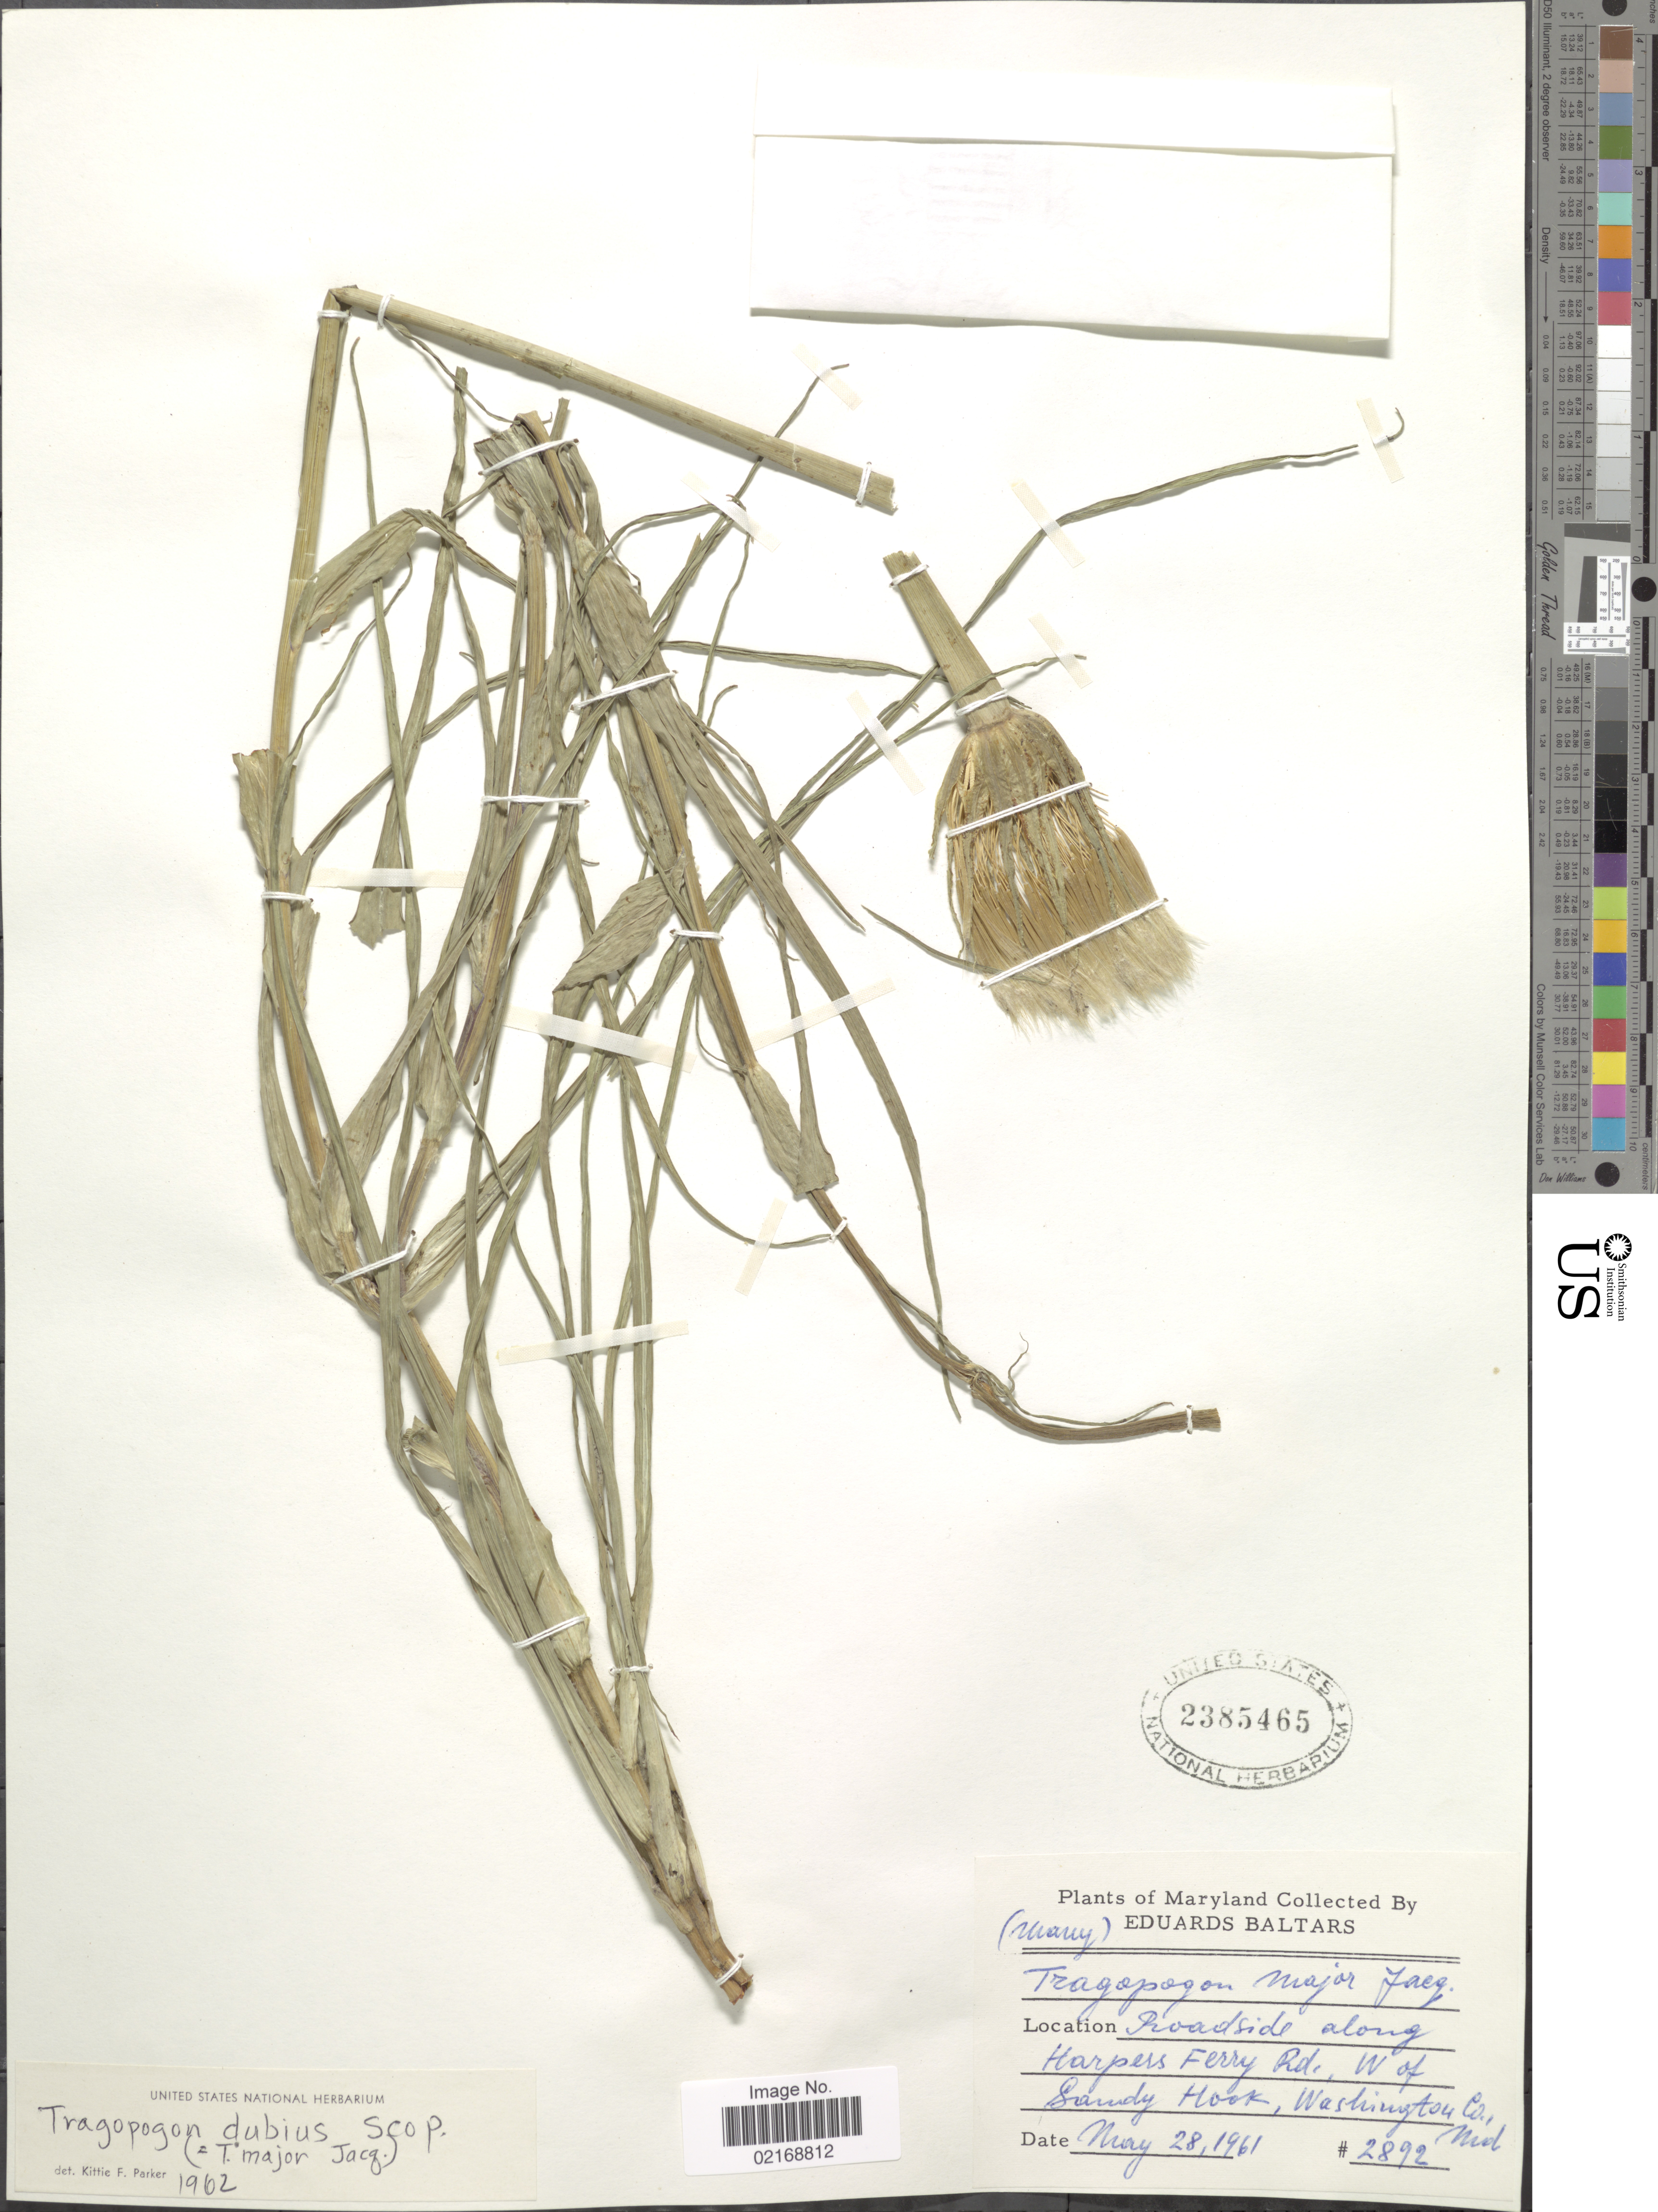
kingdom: Plantae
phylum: Tracheophyta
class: Magnoliopsida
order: Asterales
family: Asteraceae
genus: Tragopogon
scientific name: Tragopogon dubius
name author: Scop.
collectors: E. Baltars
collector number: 2892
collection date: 1961-05-28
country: United States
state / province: Maryland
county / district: Washington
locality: Roadside along Harpess Ferry Rd., W of Sandy Hook, Washington Co.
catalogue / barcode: US 2385465